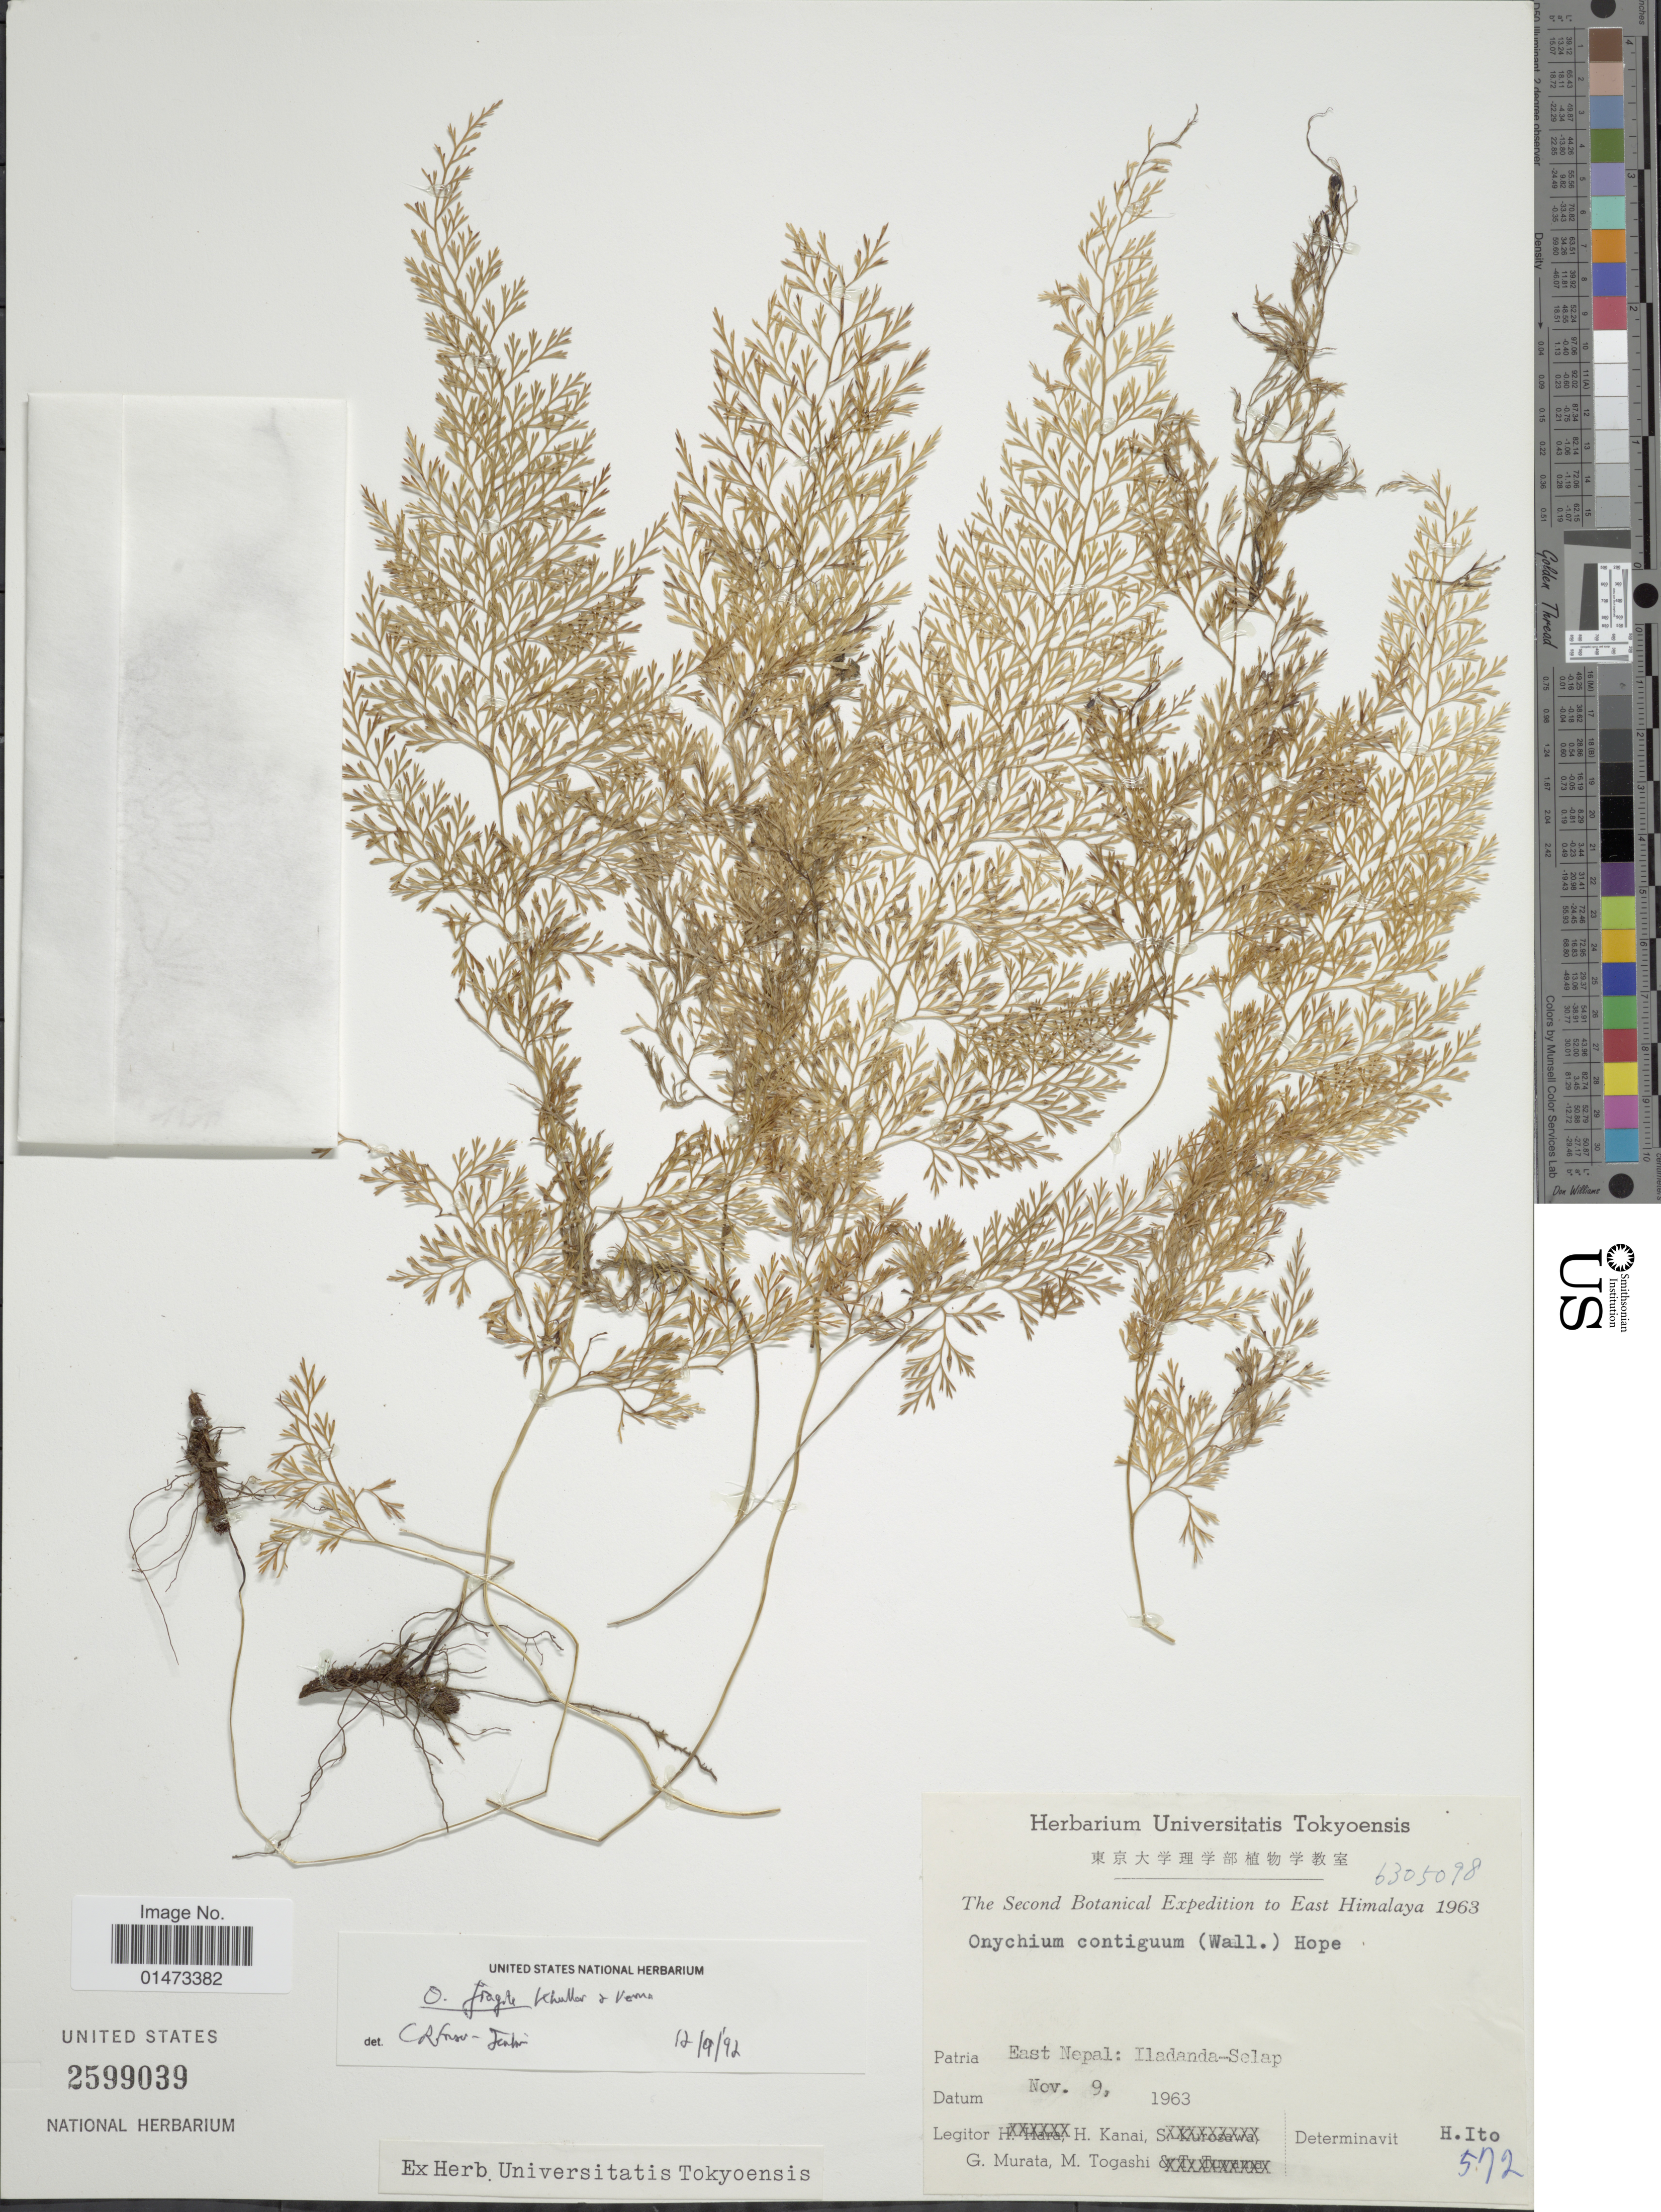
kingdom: Plantae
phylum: Tracheophyta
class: Polypodiopsida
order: Polypodiales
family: Pteridaceae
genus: Onychium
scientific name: Onychium contiguum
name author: Wall. ex C. Hope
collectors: H. Kanai, G. Murata & M. Togashi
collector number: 6305098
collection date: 1963-11-09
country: Nepal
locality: East Himalaya, East Nepal: Iladanda-Selap.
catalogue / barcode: US 2599039